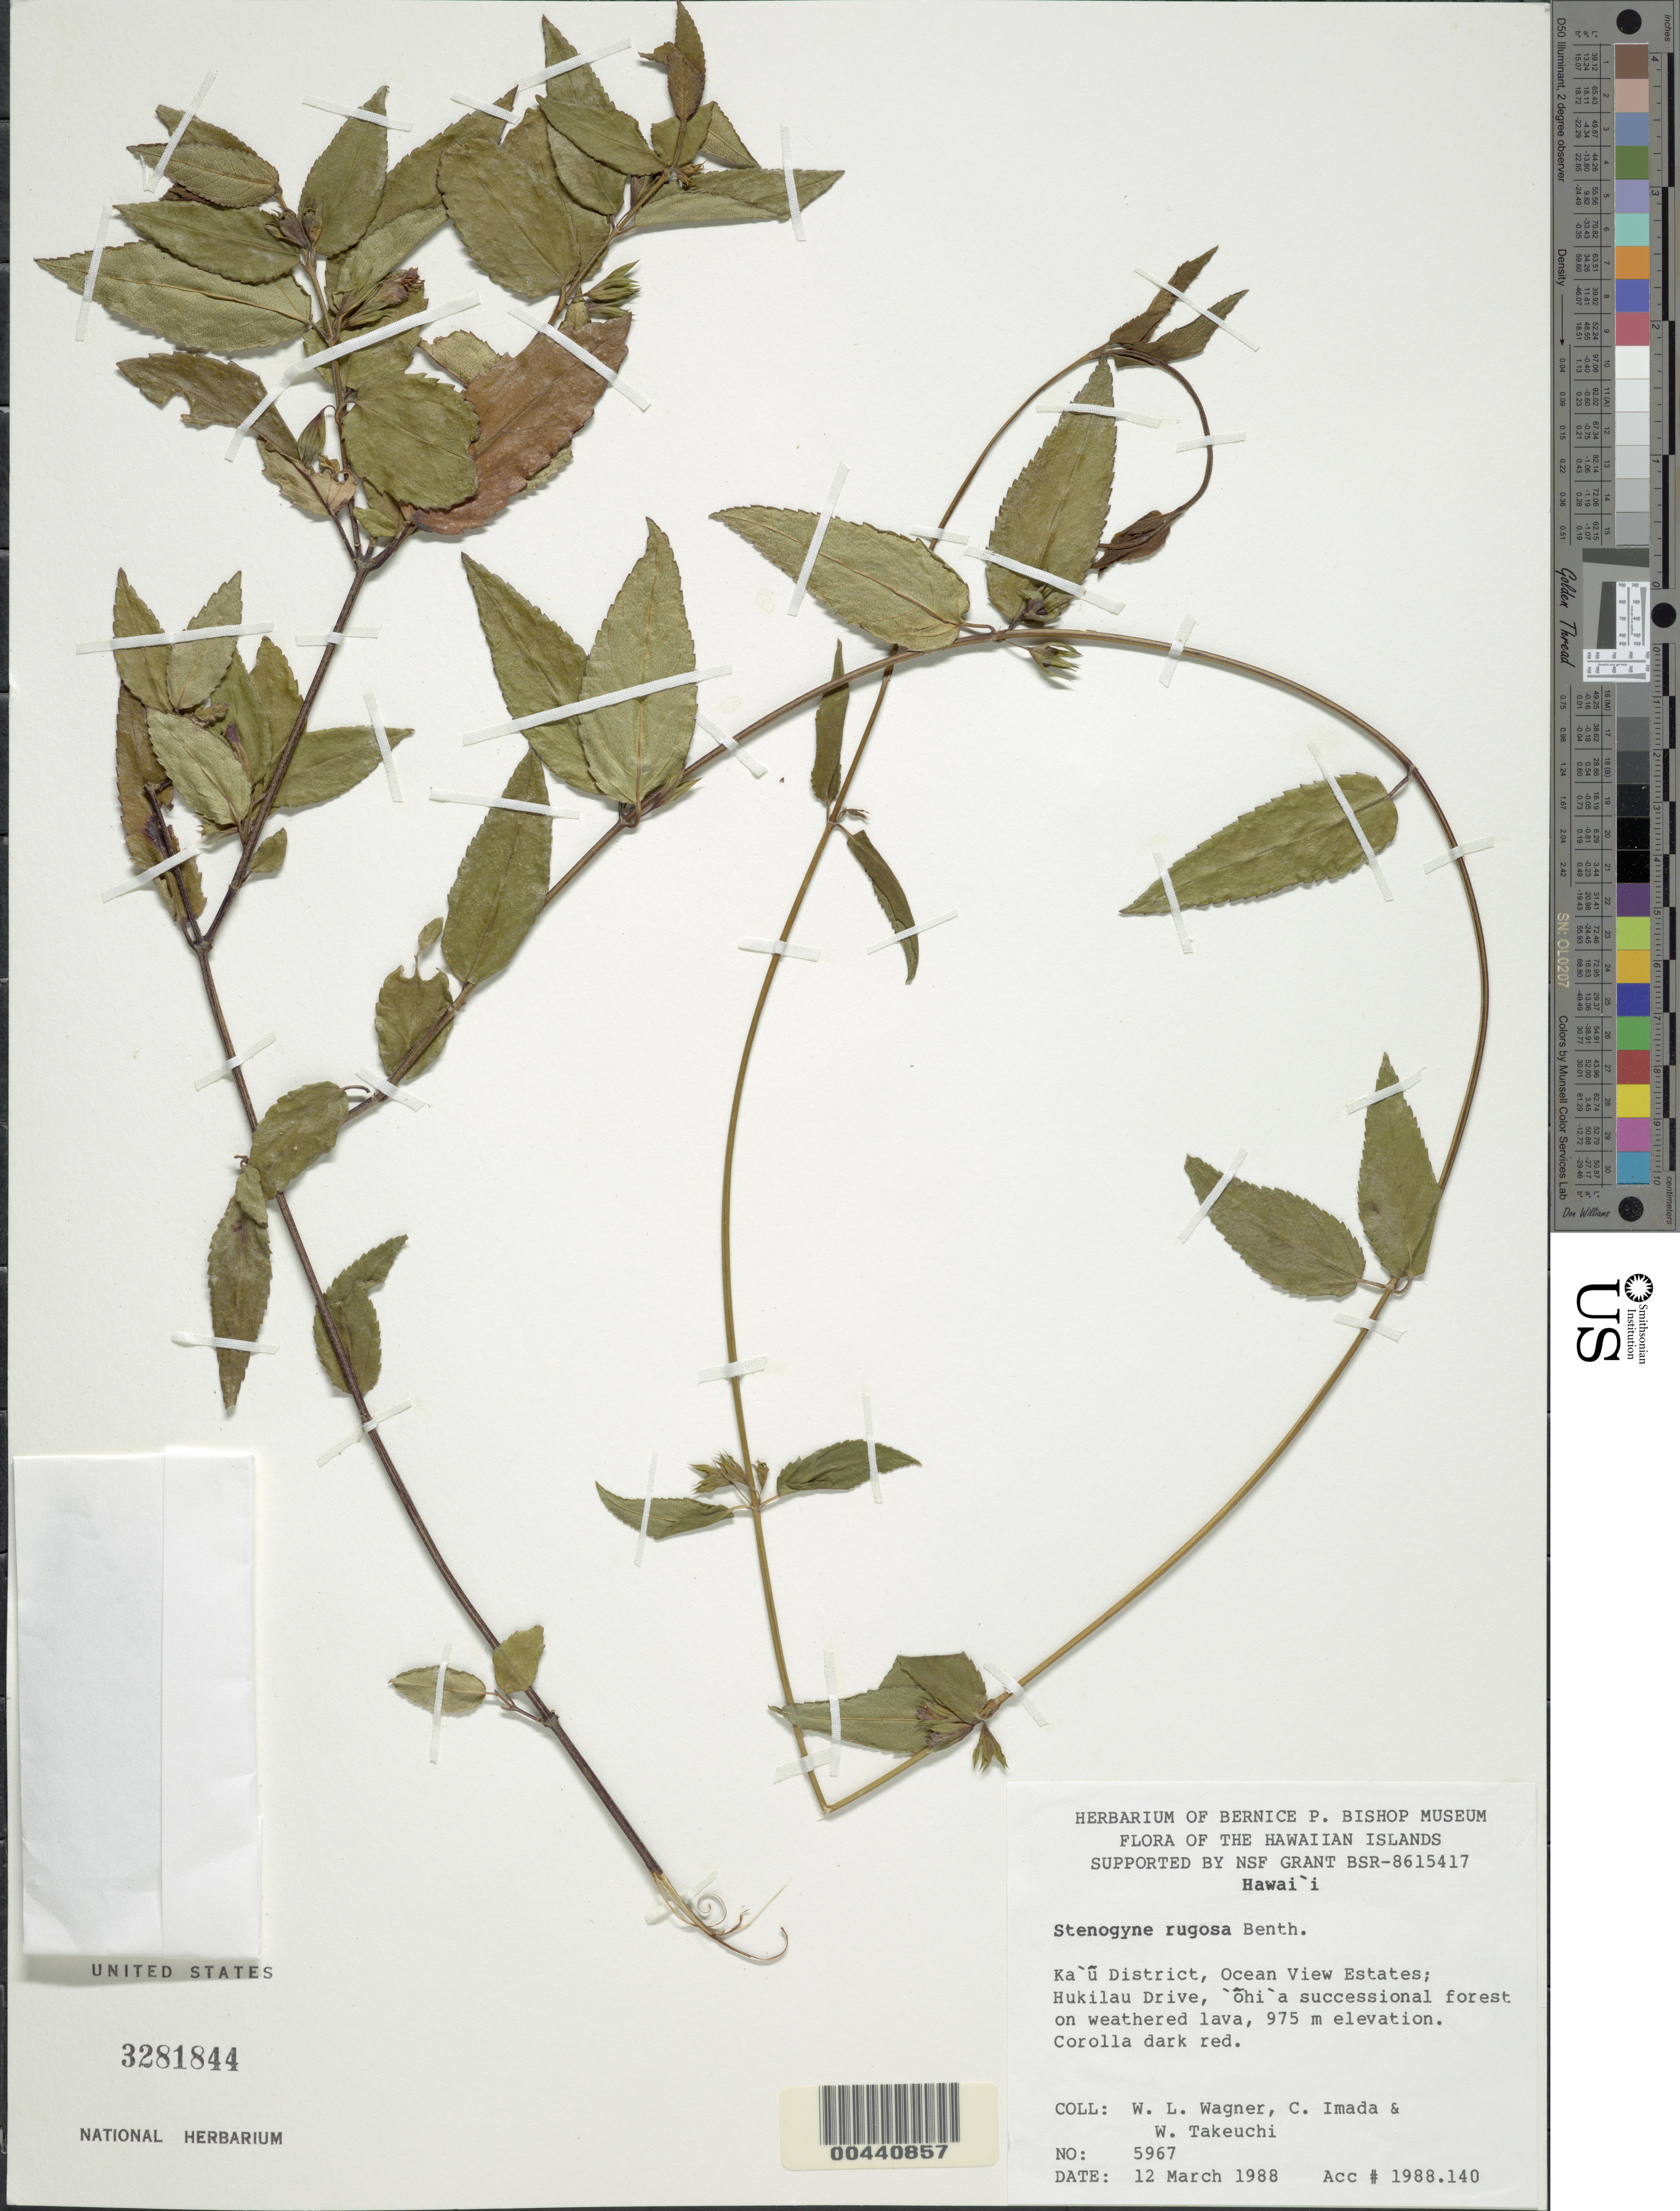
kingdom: Plantae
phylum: Tracheophyta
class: Magnoliopsida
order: Lamiales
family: Lamiaceae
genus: Stenogyne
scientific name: Stenogyne rugosa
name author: Benth.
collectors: W. L. Wagner, C. Imada & W. N. Takeuchi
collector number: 5967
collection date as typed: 12 Mar 1988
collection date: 1988-03-12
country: United States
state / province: Hawaii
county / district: Hawaii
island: Hawaii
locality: Kau District, Ocean View Estates; Hukilau Drive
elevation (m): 975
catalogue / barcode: US 3281844